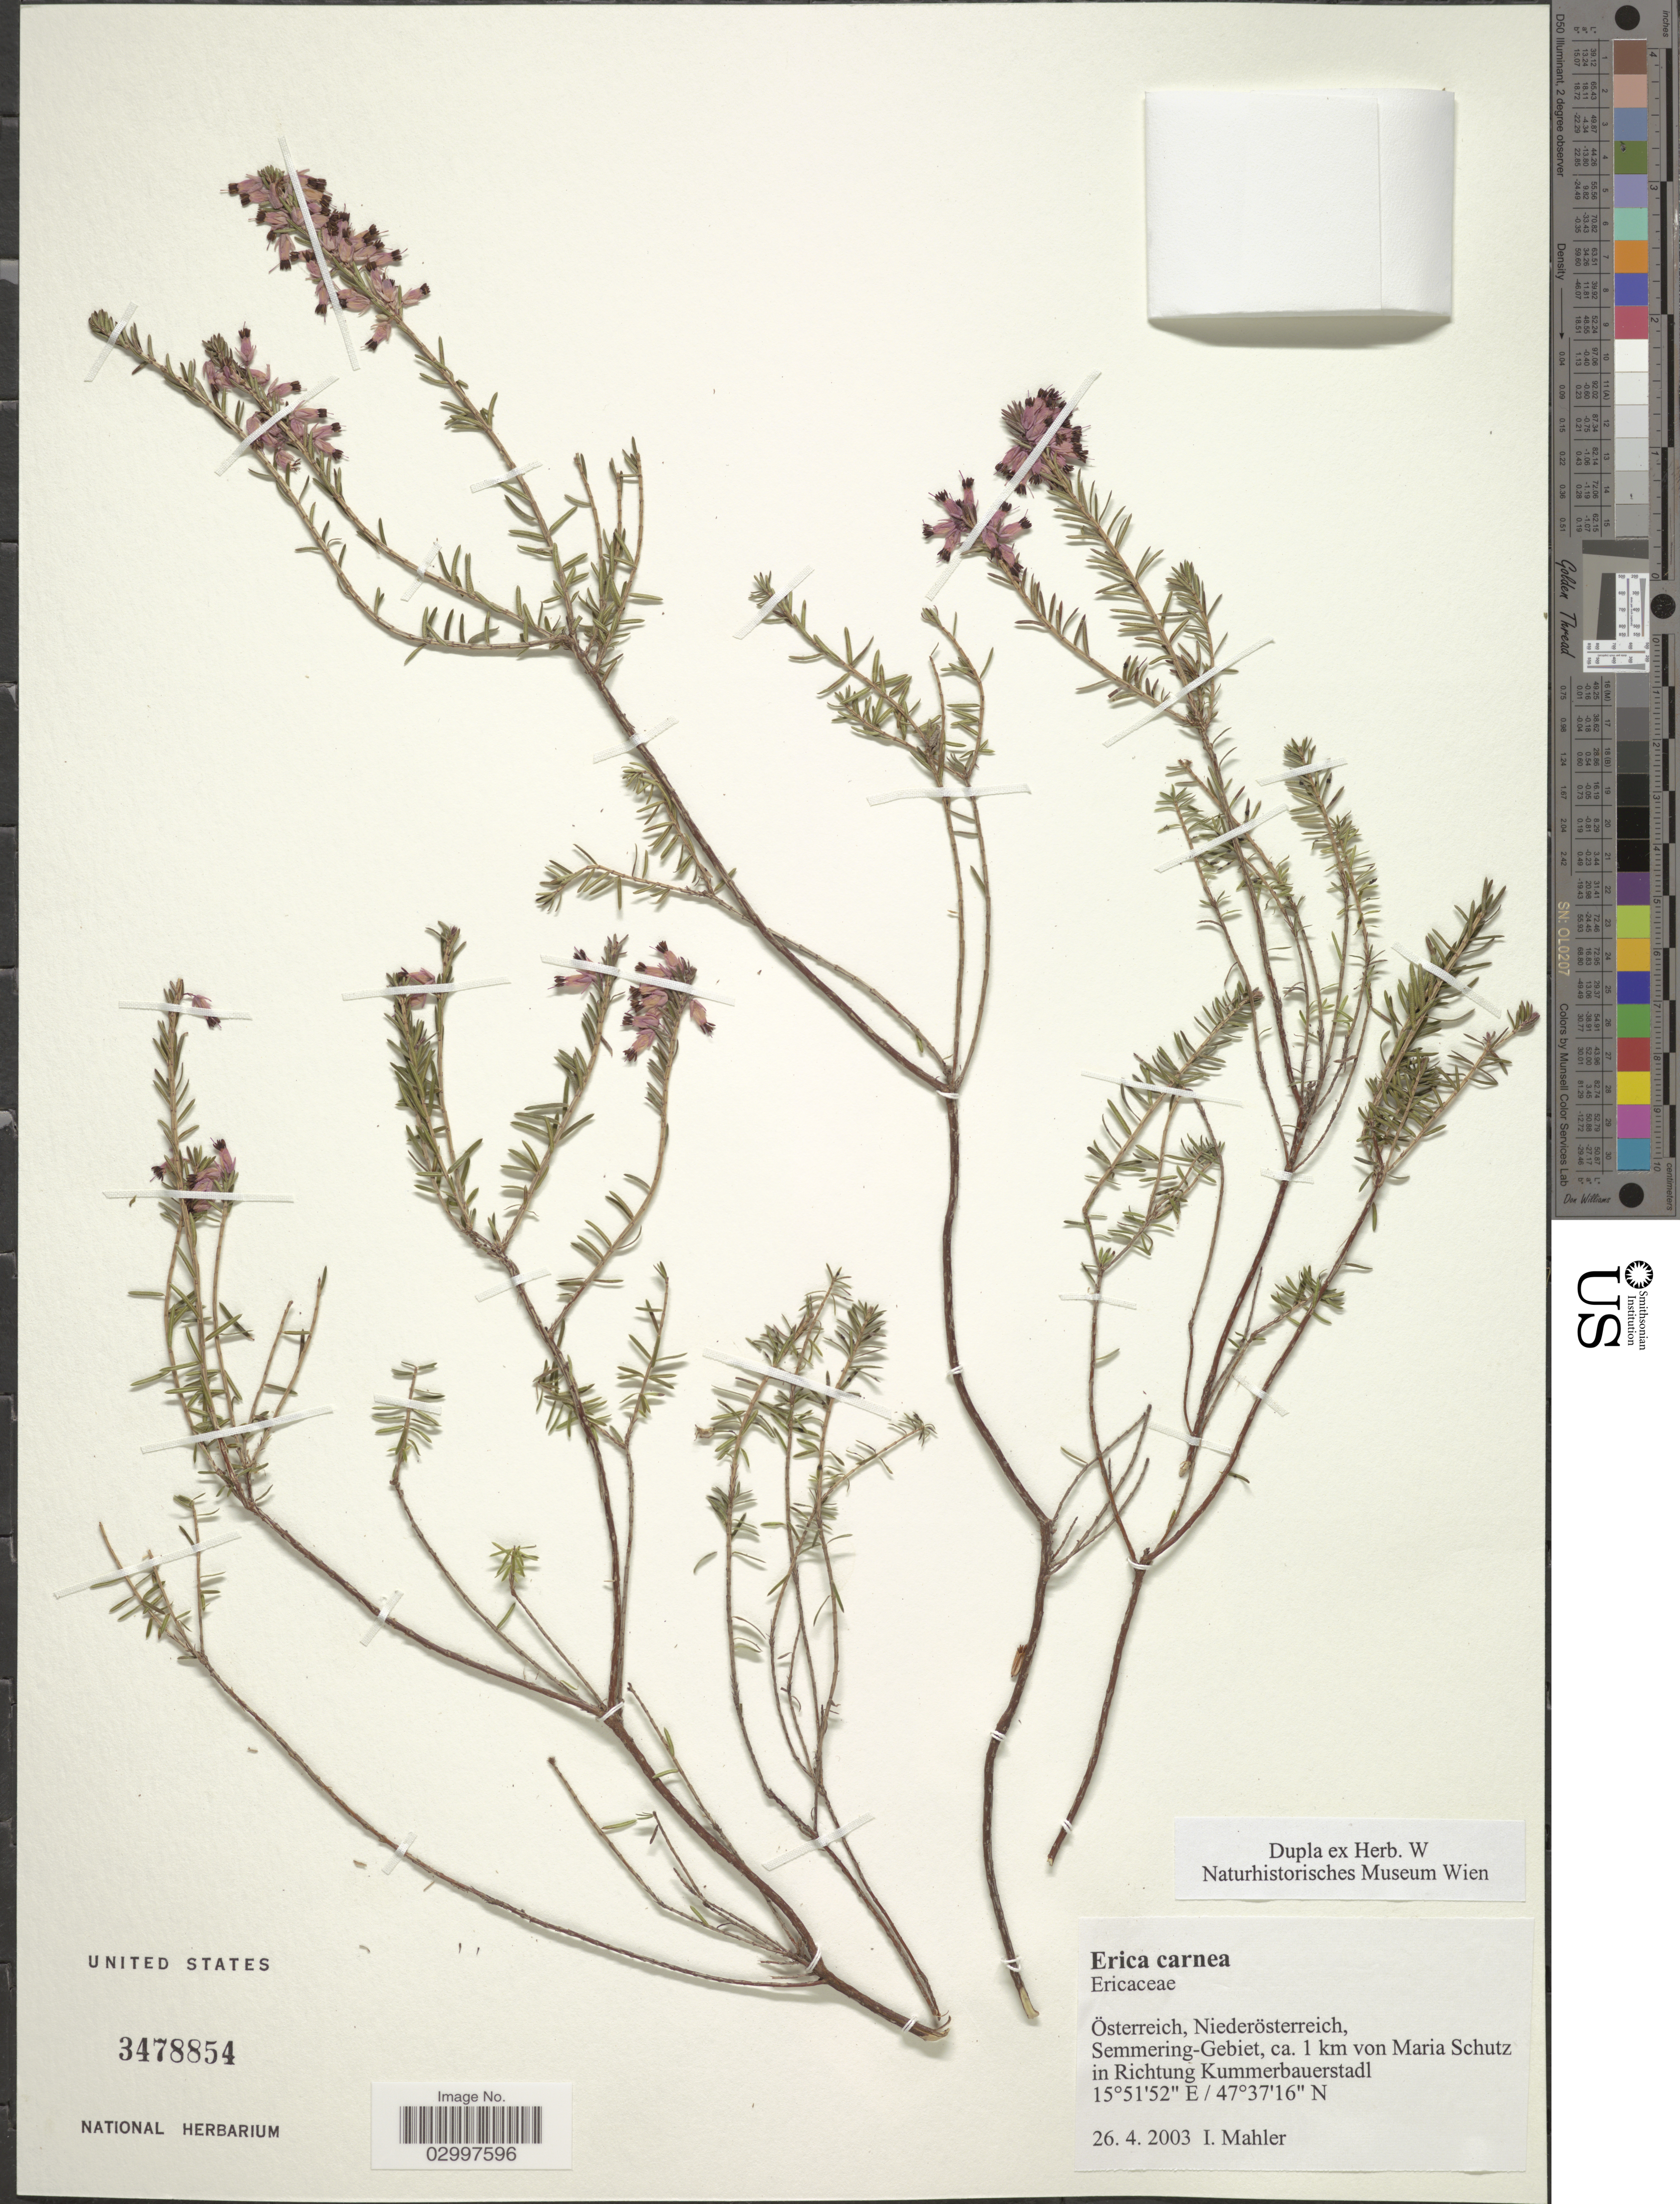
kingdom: Plantae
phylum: Tracheophyta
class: Magnoliopsida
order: Ericales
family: Ericaceae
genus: Erica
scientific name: Erica carnea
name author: L.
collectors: I. Mahler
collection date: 2003-04-26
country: Austria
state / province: Niederosterreich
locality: Semmering-Gebiet, ca. 1 km von Maria Schutz in Richtung Kummerbauerstadl.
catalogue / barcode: US 3478854